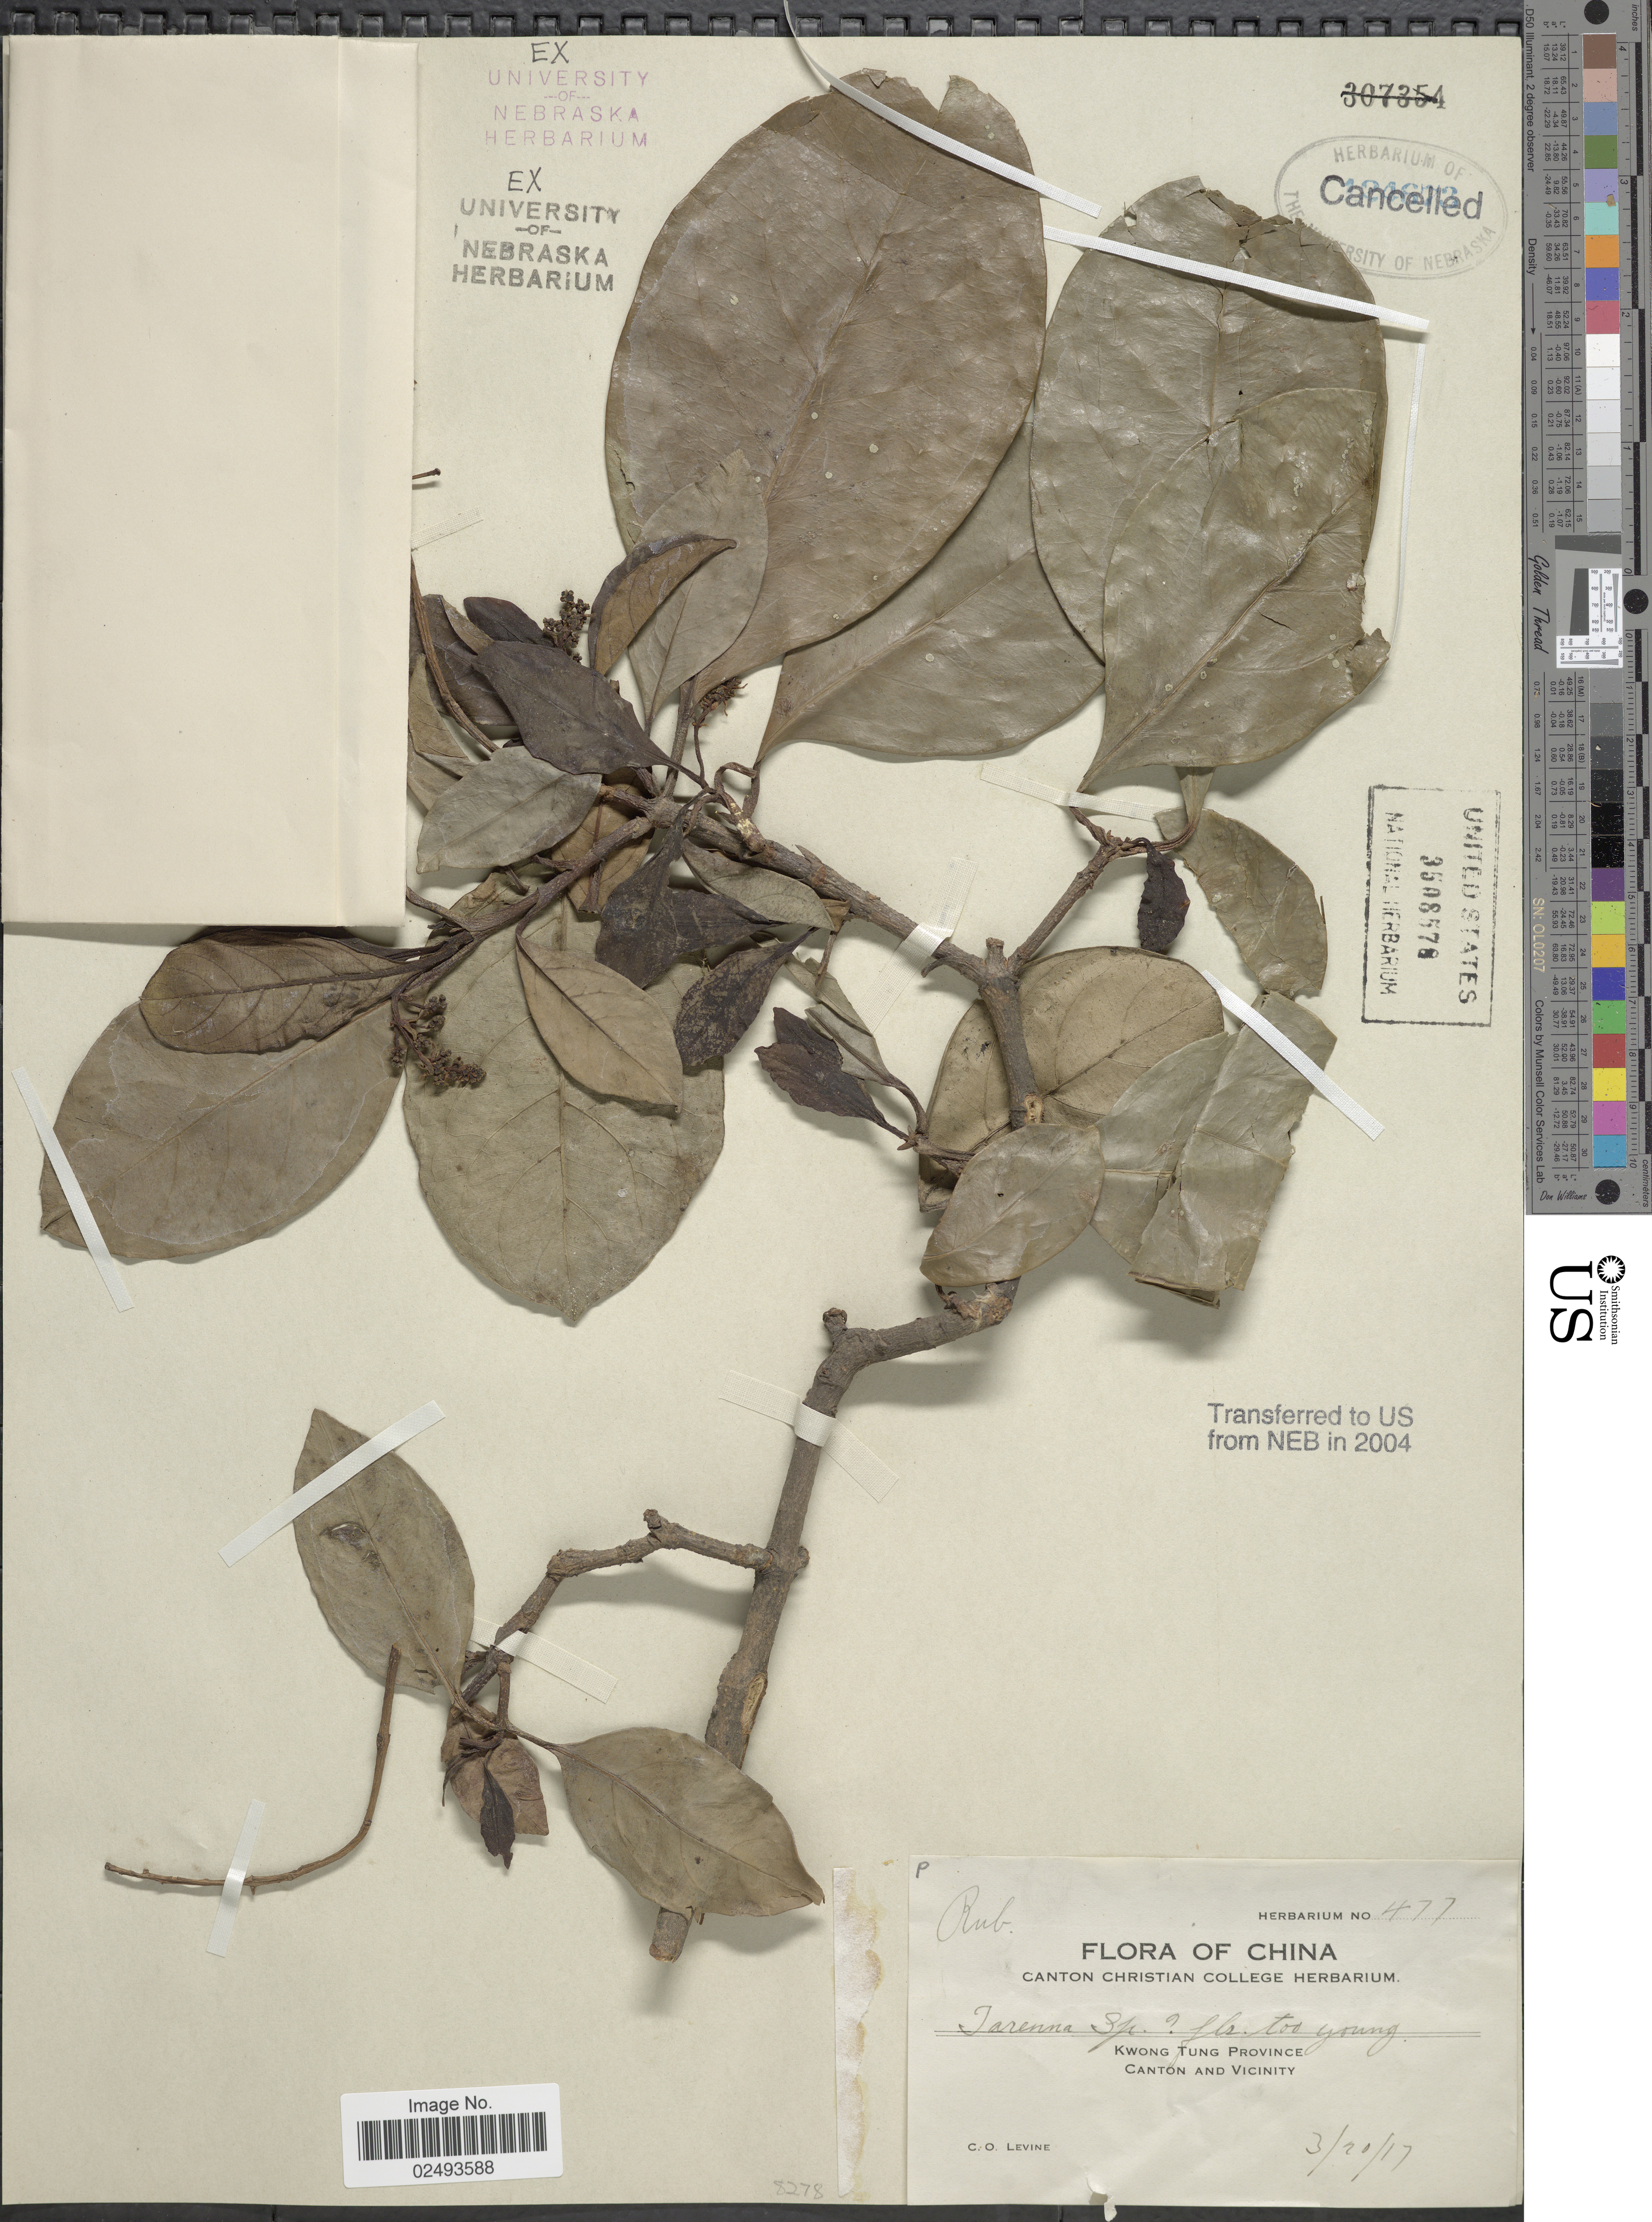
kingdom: Plantae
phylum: Tracheophyta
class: Magnoliopsida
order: Gentianales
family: Rubiaceae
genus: Tarenna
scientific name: Tarenna sp.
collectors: C. O. Levine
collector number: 477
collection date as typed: Transcribed d/m/y: 20/3/17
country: China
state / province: Guangdong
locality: Kwang Tung Province, Canton and Vicinity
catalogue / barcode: US 3508578